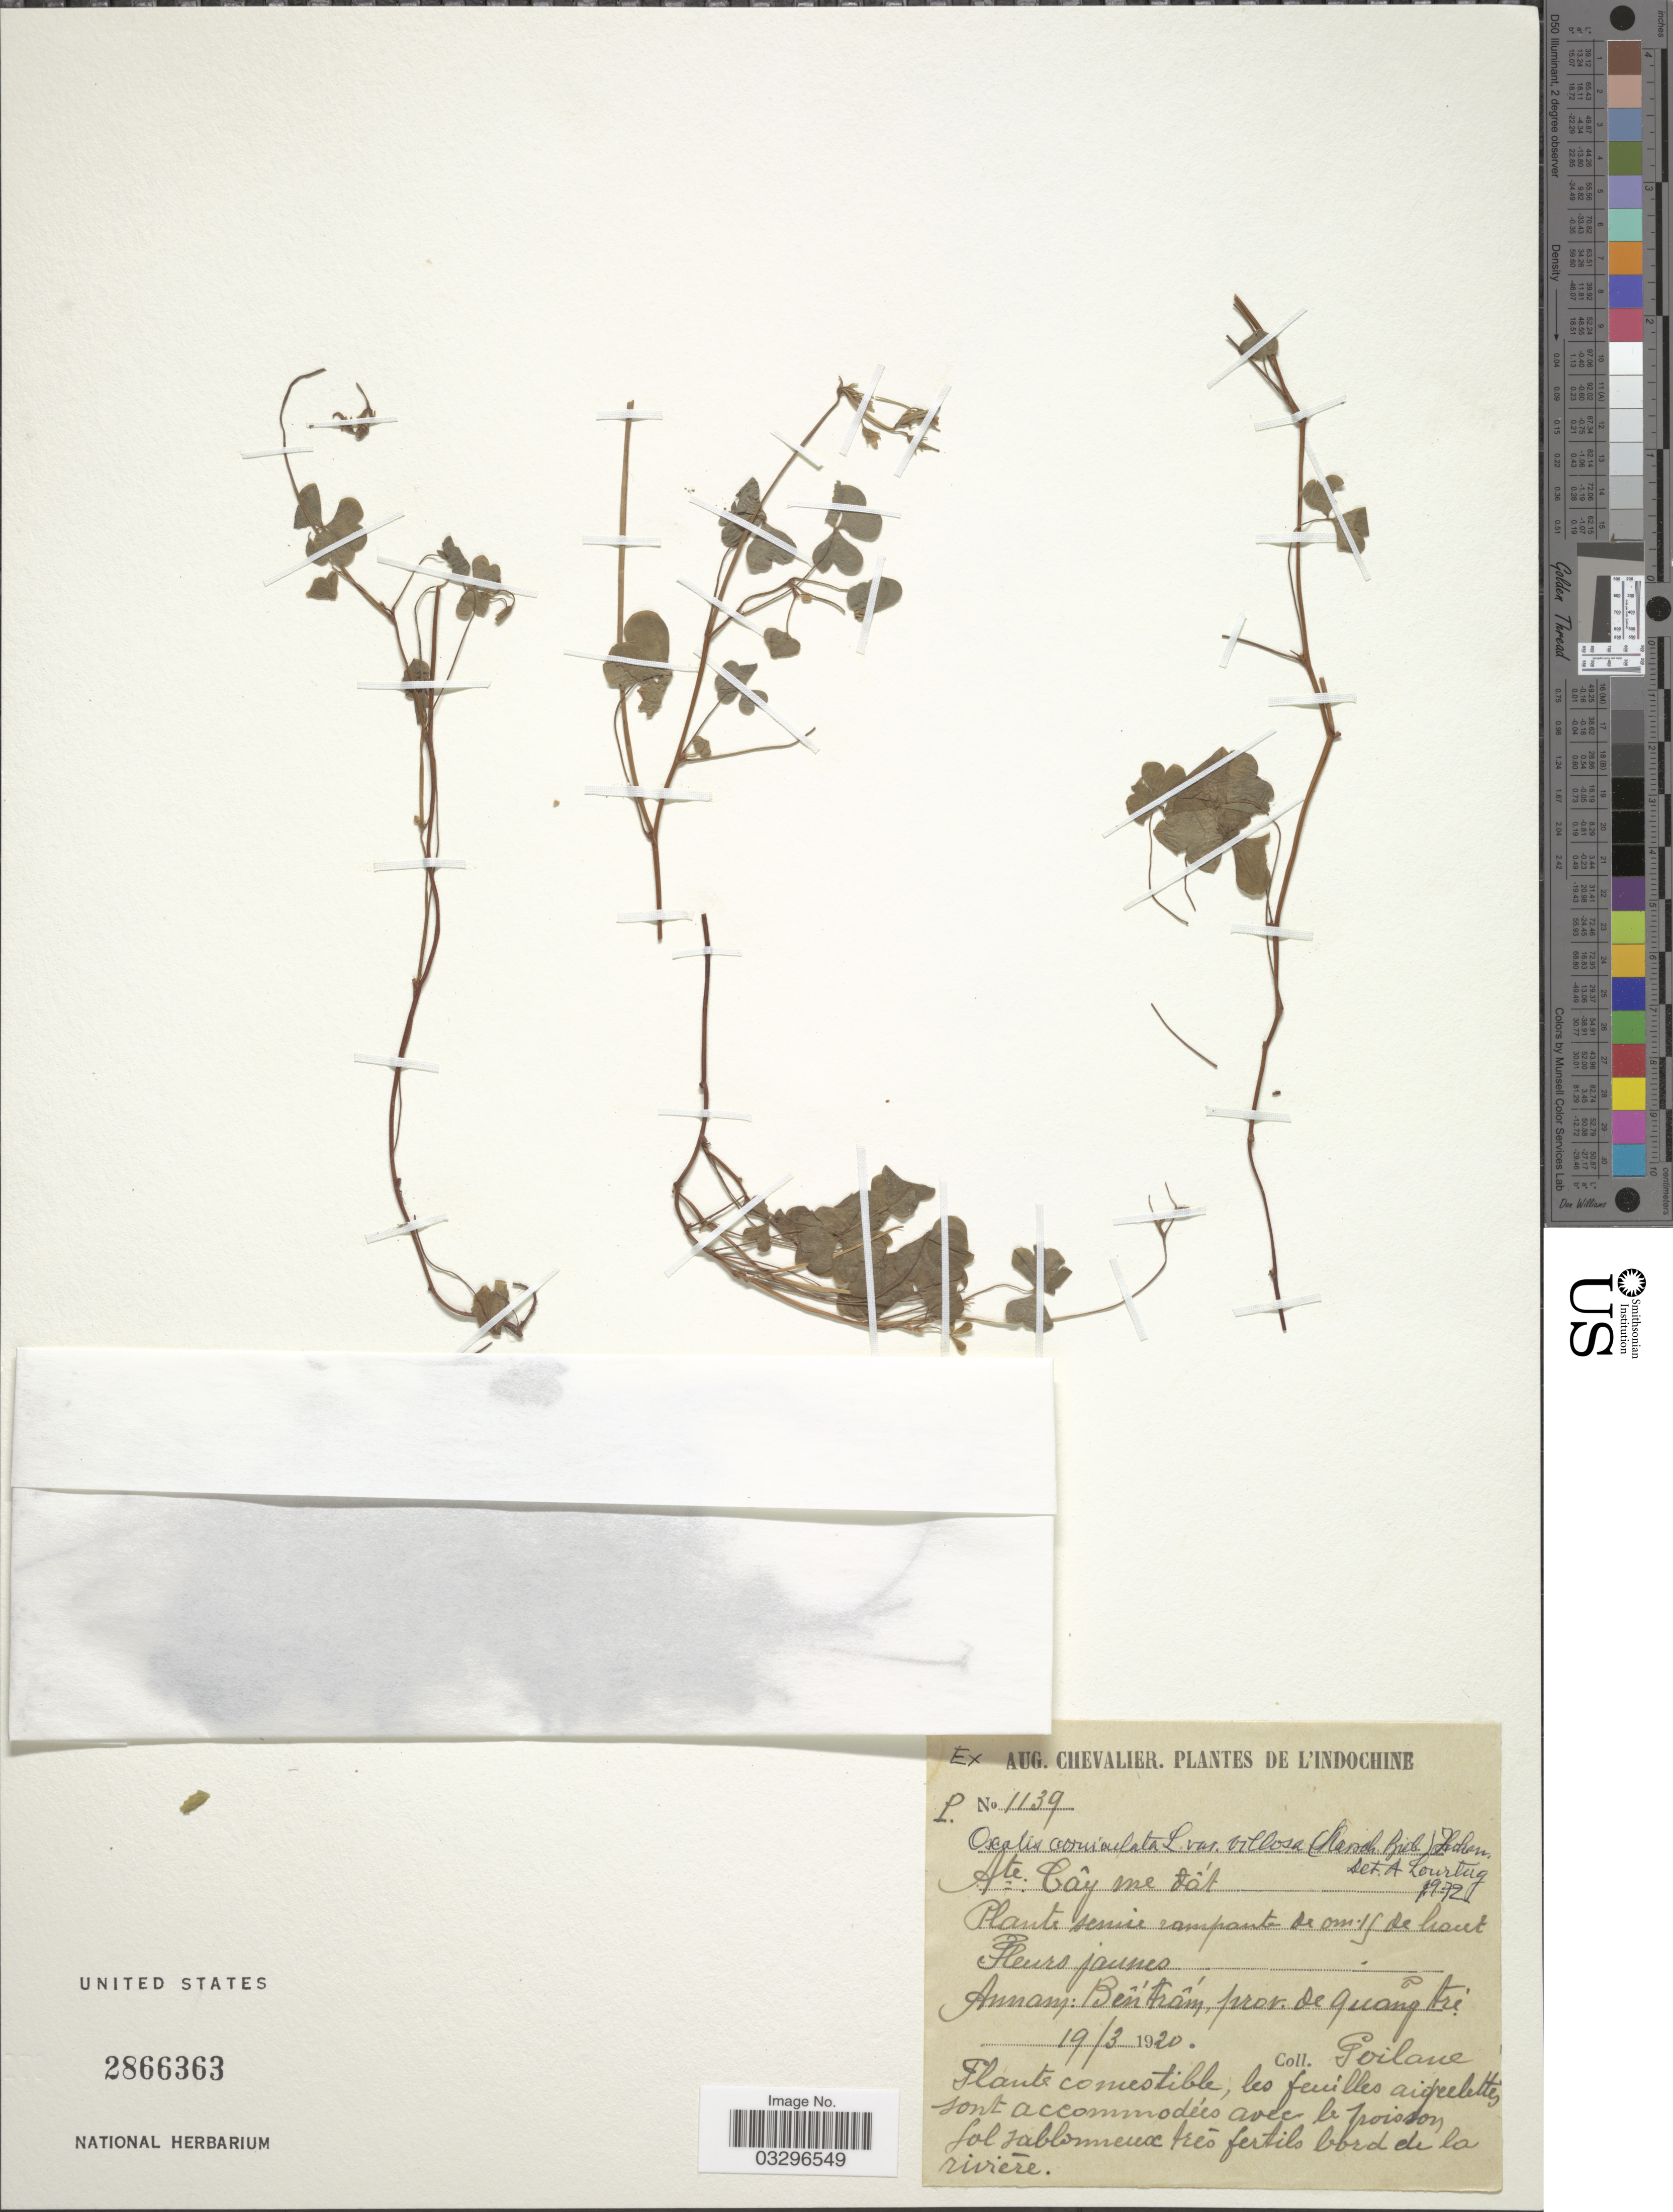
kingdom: Plantae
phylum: Tracheophyta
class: Magnoliopsida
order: Oxalidales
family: Oxalidaceae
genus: Oxalis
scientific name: Oxalis corniculata var. villosa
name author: (M. Bieb.) Hohen.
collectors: -. Poilane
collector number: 1139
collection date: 1920-03-19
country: Vietnam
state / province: Quang Tri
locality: Bêntrâm [interpreted].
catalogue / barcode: US 2866363